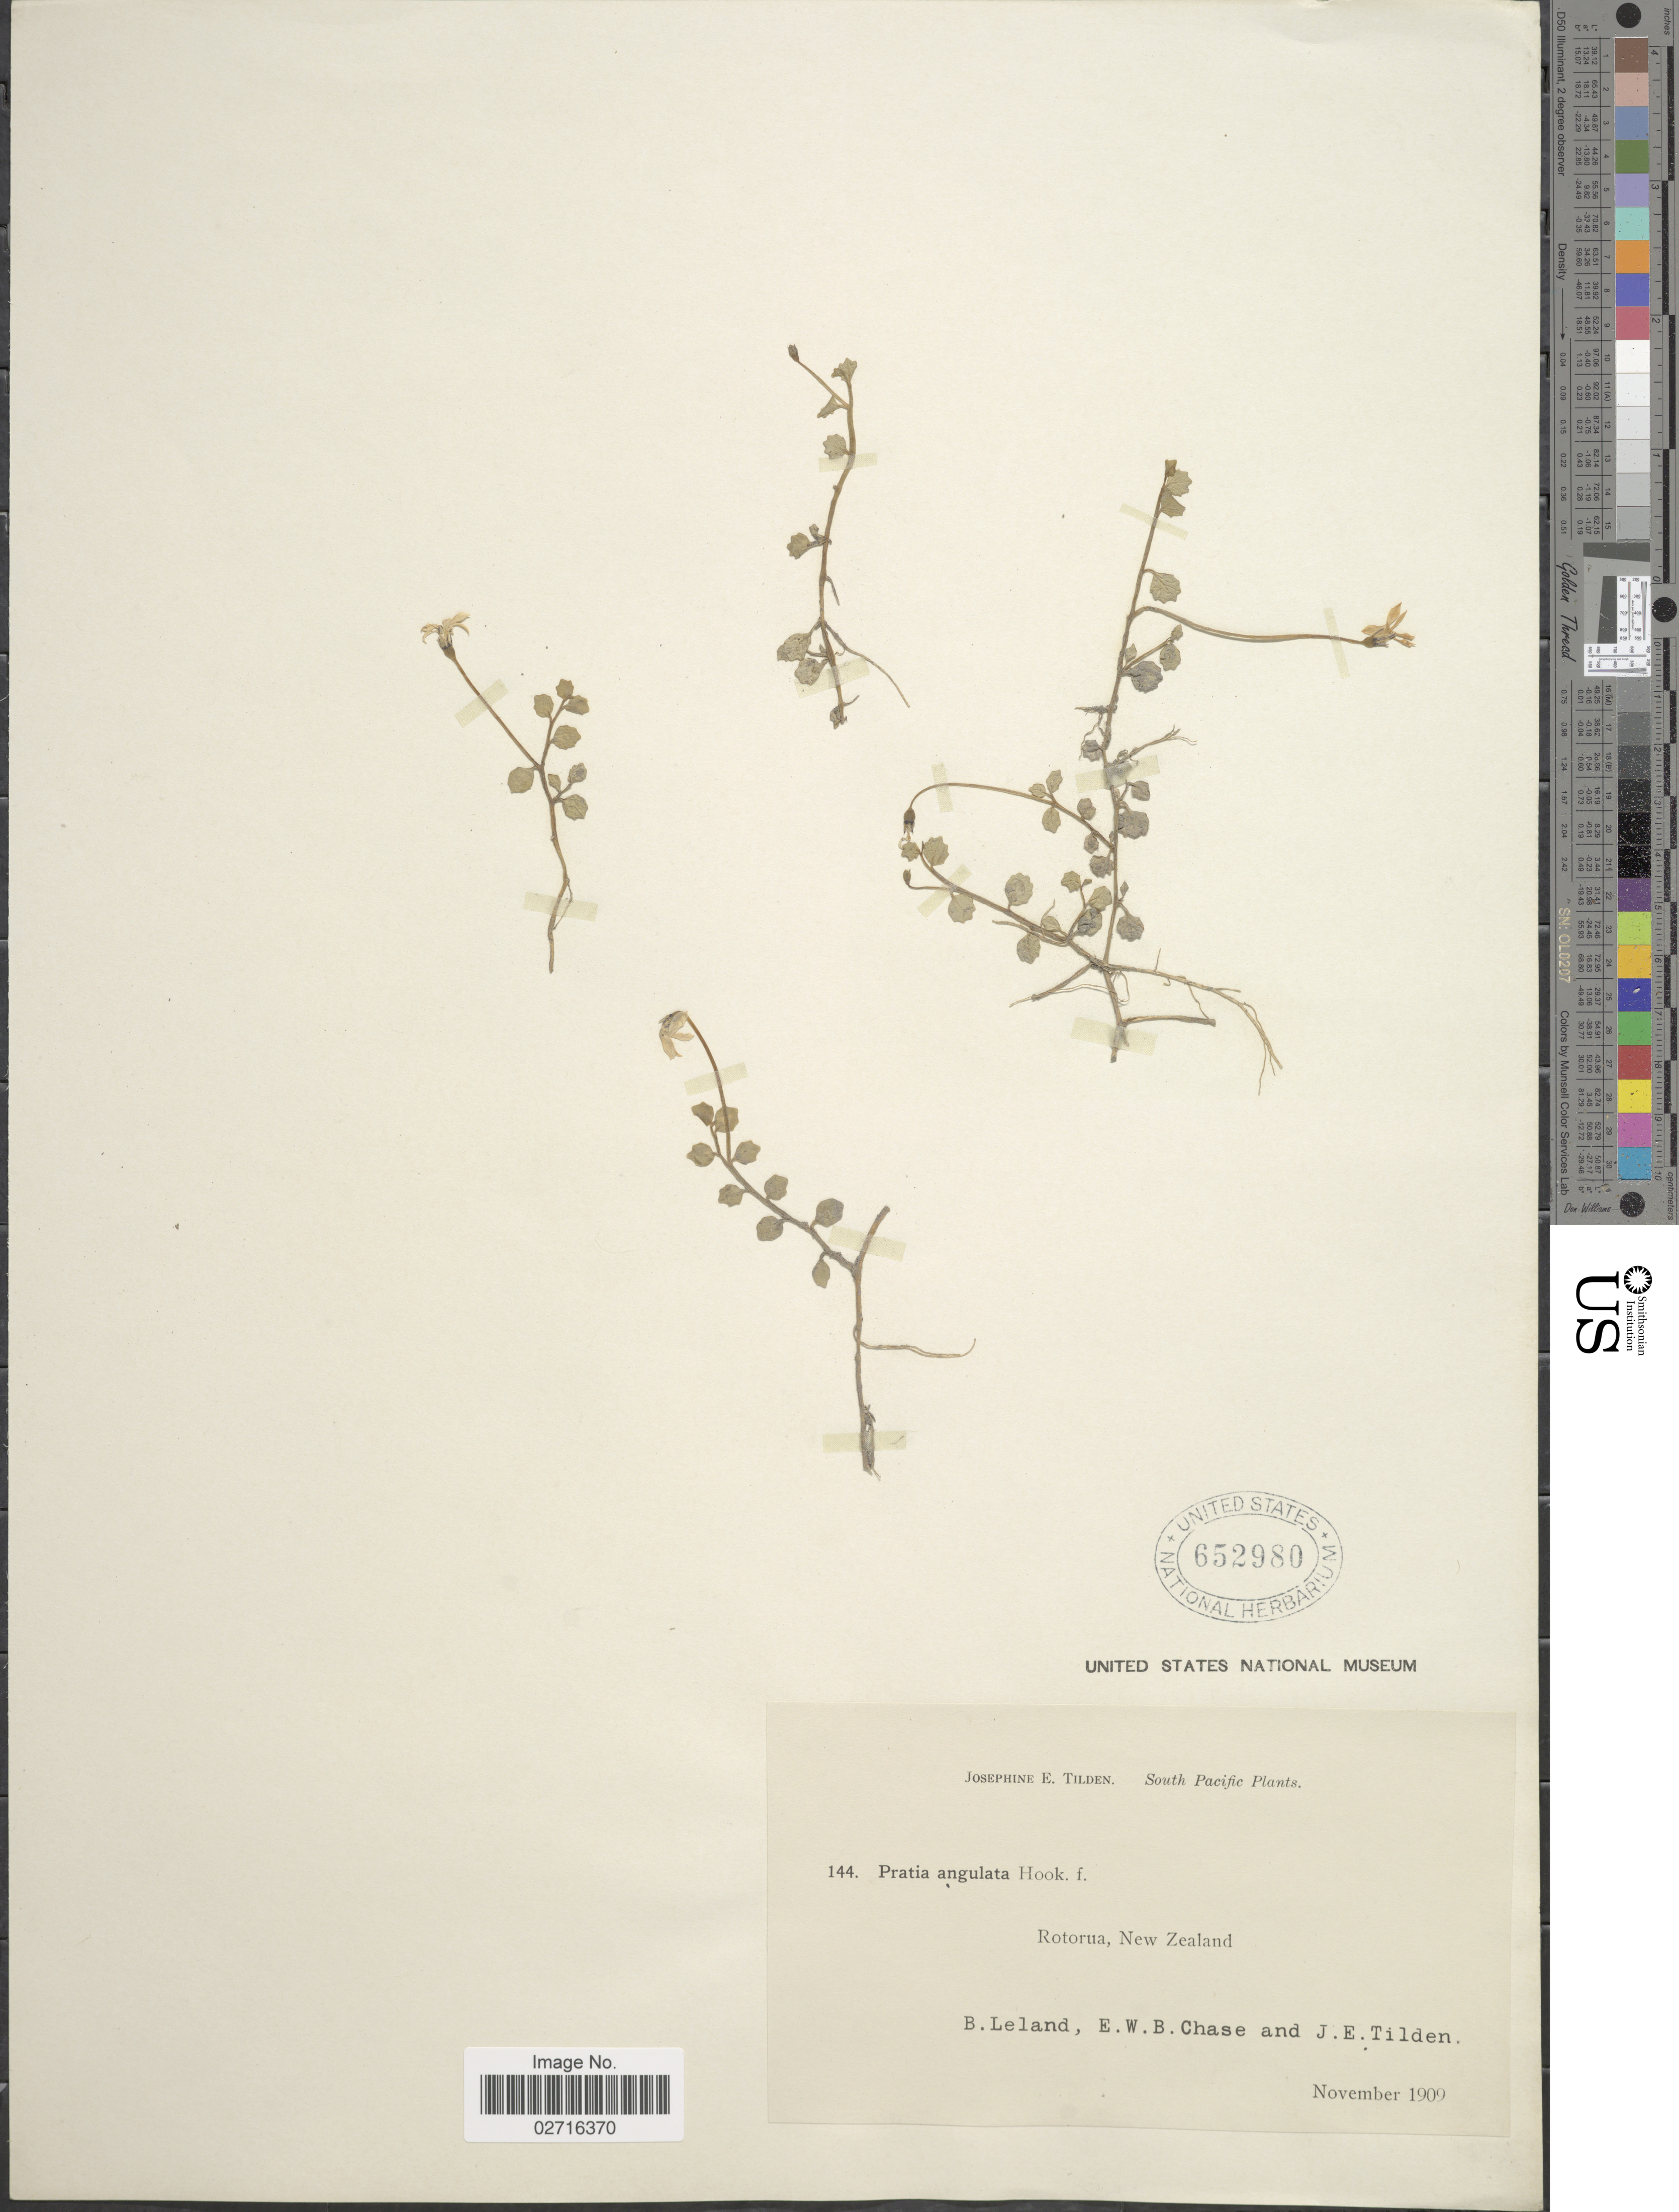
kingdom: Plantae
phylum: Tracheophyta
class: Magnoliopsida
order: Asterales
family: Campanulaceae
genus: Pratia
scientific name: Pratia angulata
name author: (G. Forst.) Hook. f.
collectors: B. Leland, E. W. Chase & J. E. Tilden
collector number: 144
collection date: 1909-11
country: New Zealand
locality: South Pacific, Rotorua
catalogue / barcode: US 652980